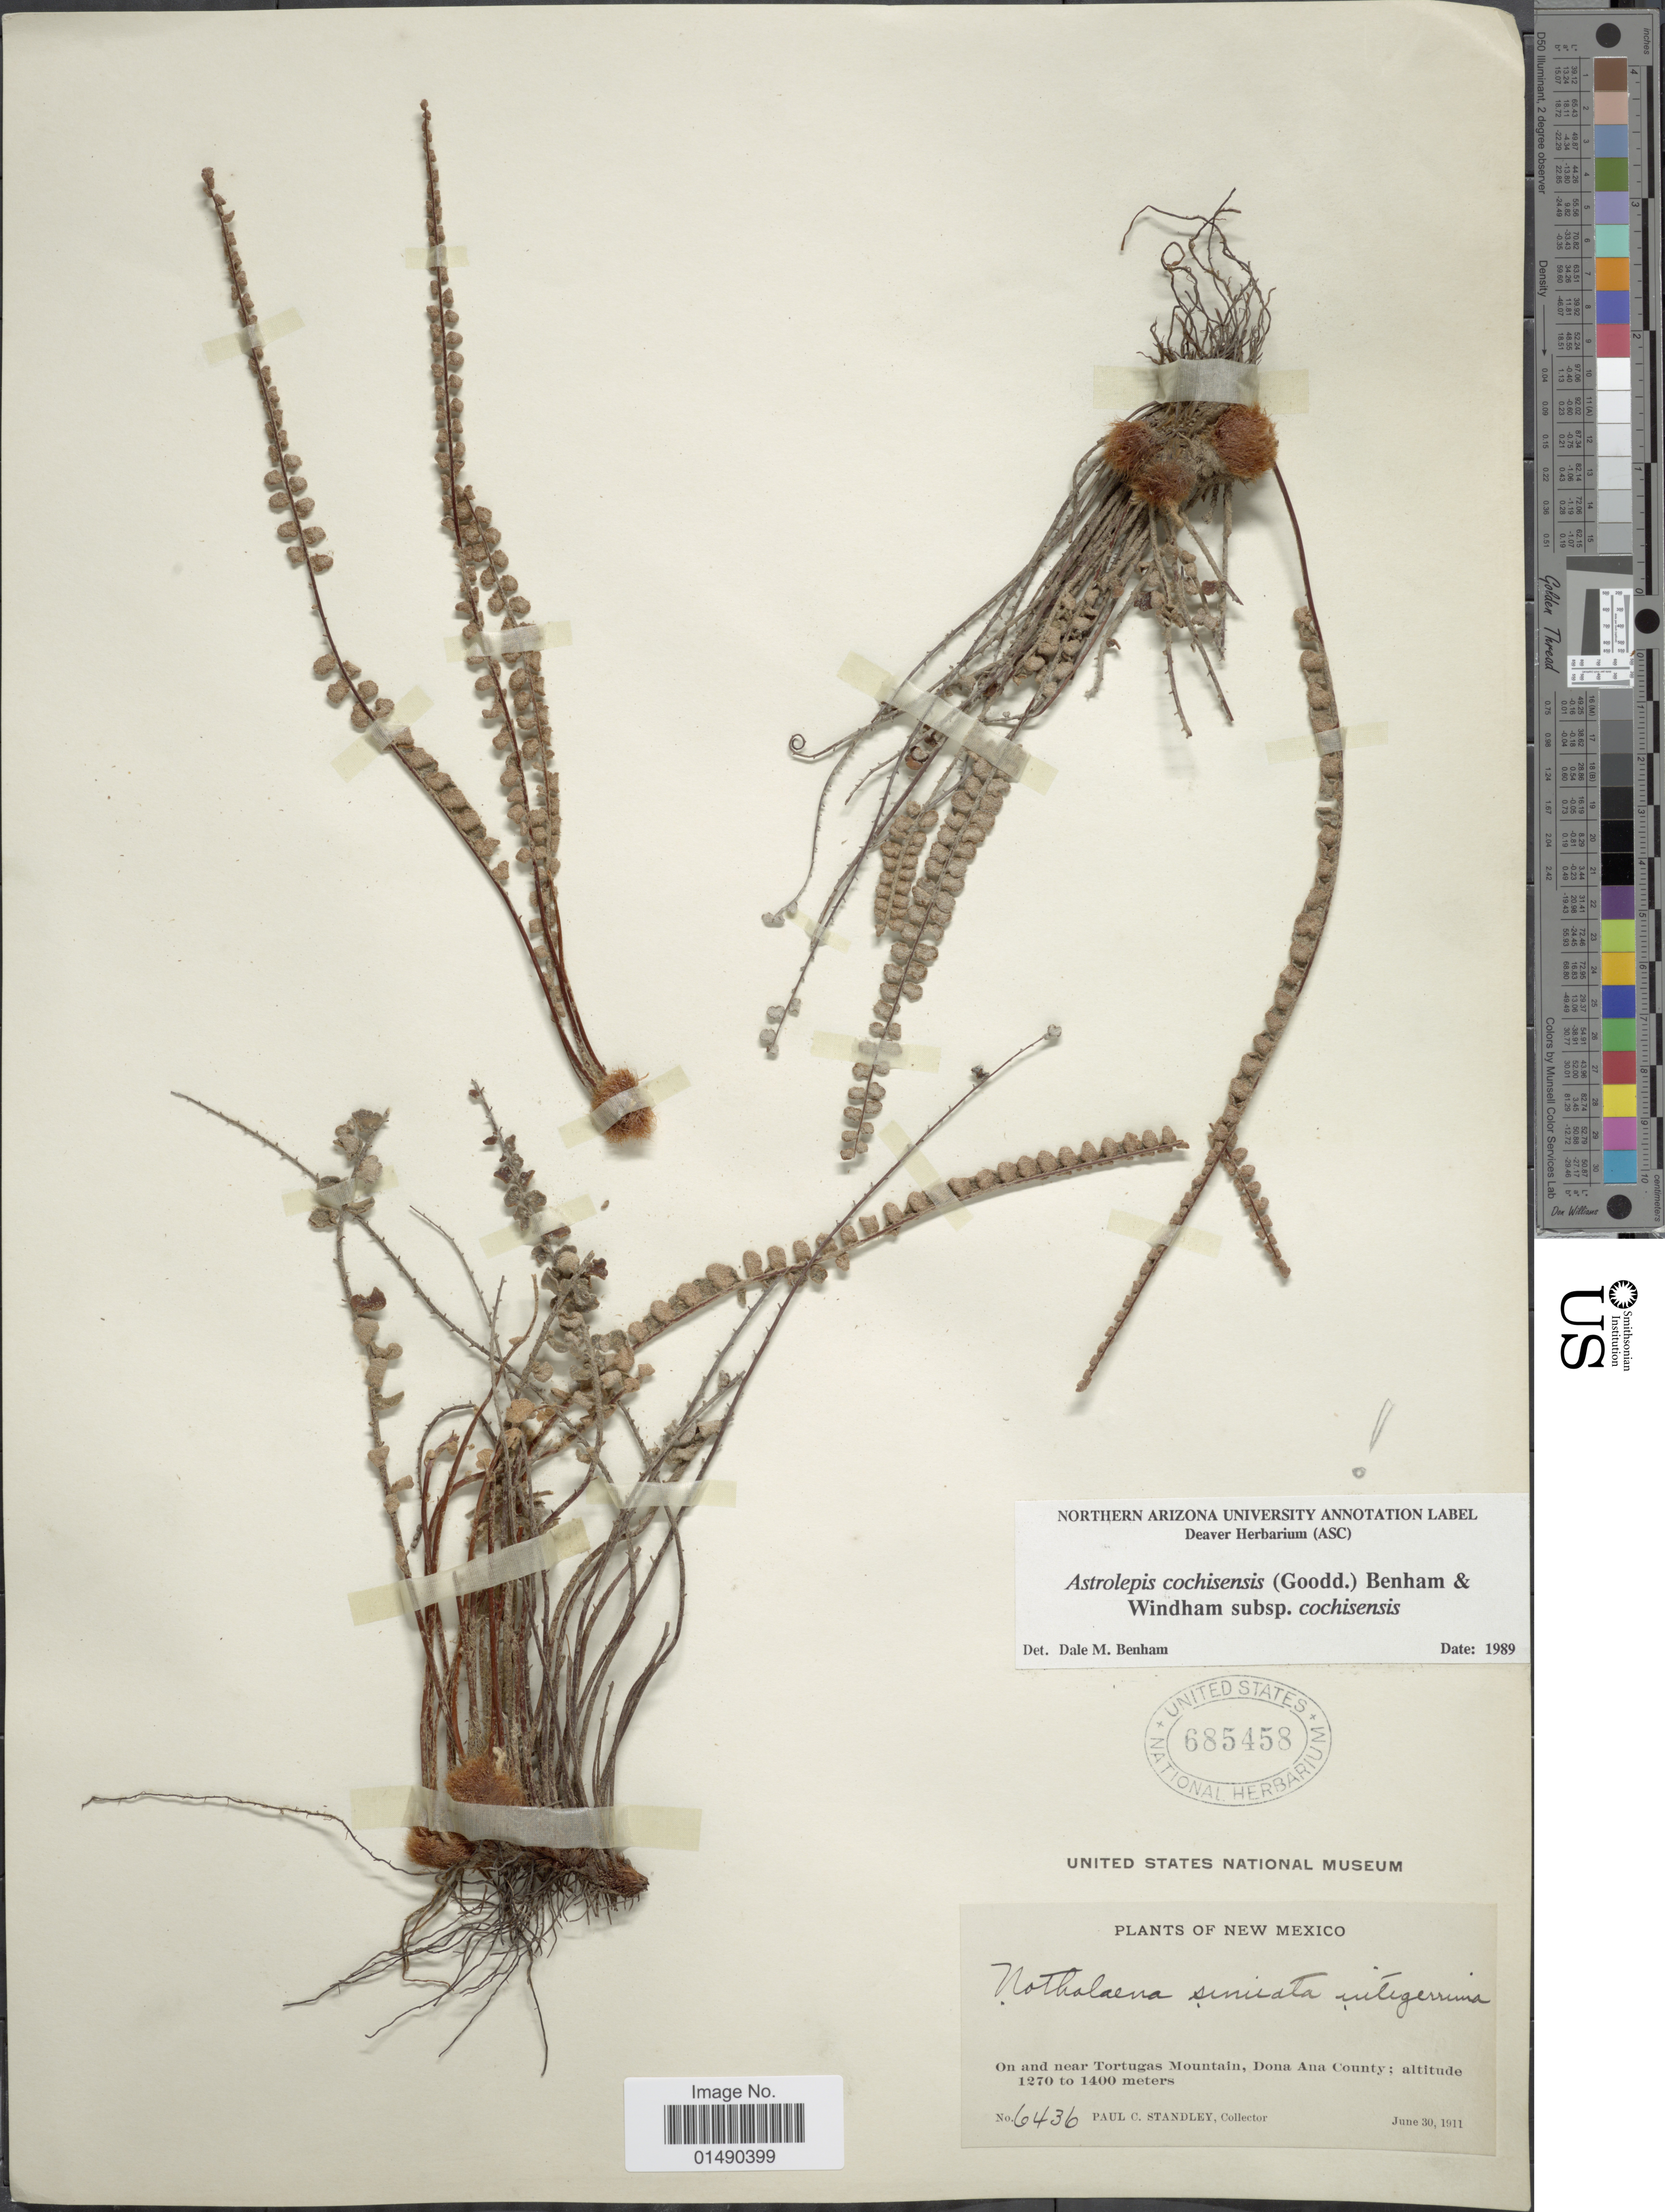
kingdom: Plantae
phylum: Tracheophyta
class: Polypodiopsida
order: Polypodiales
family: Pteridaceae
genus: Astrolepis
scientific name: Astrolepis cochisensis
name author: (C.O. Goodd.) D.M. Benham & Windham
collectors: P. C. Standley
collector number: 6436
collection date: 1911-06-30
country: United States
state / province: New Mexico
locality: On and near Tortungas Mountain, Dona Ana County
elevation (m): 1270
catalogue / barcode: US 685458